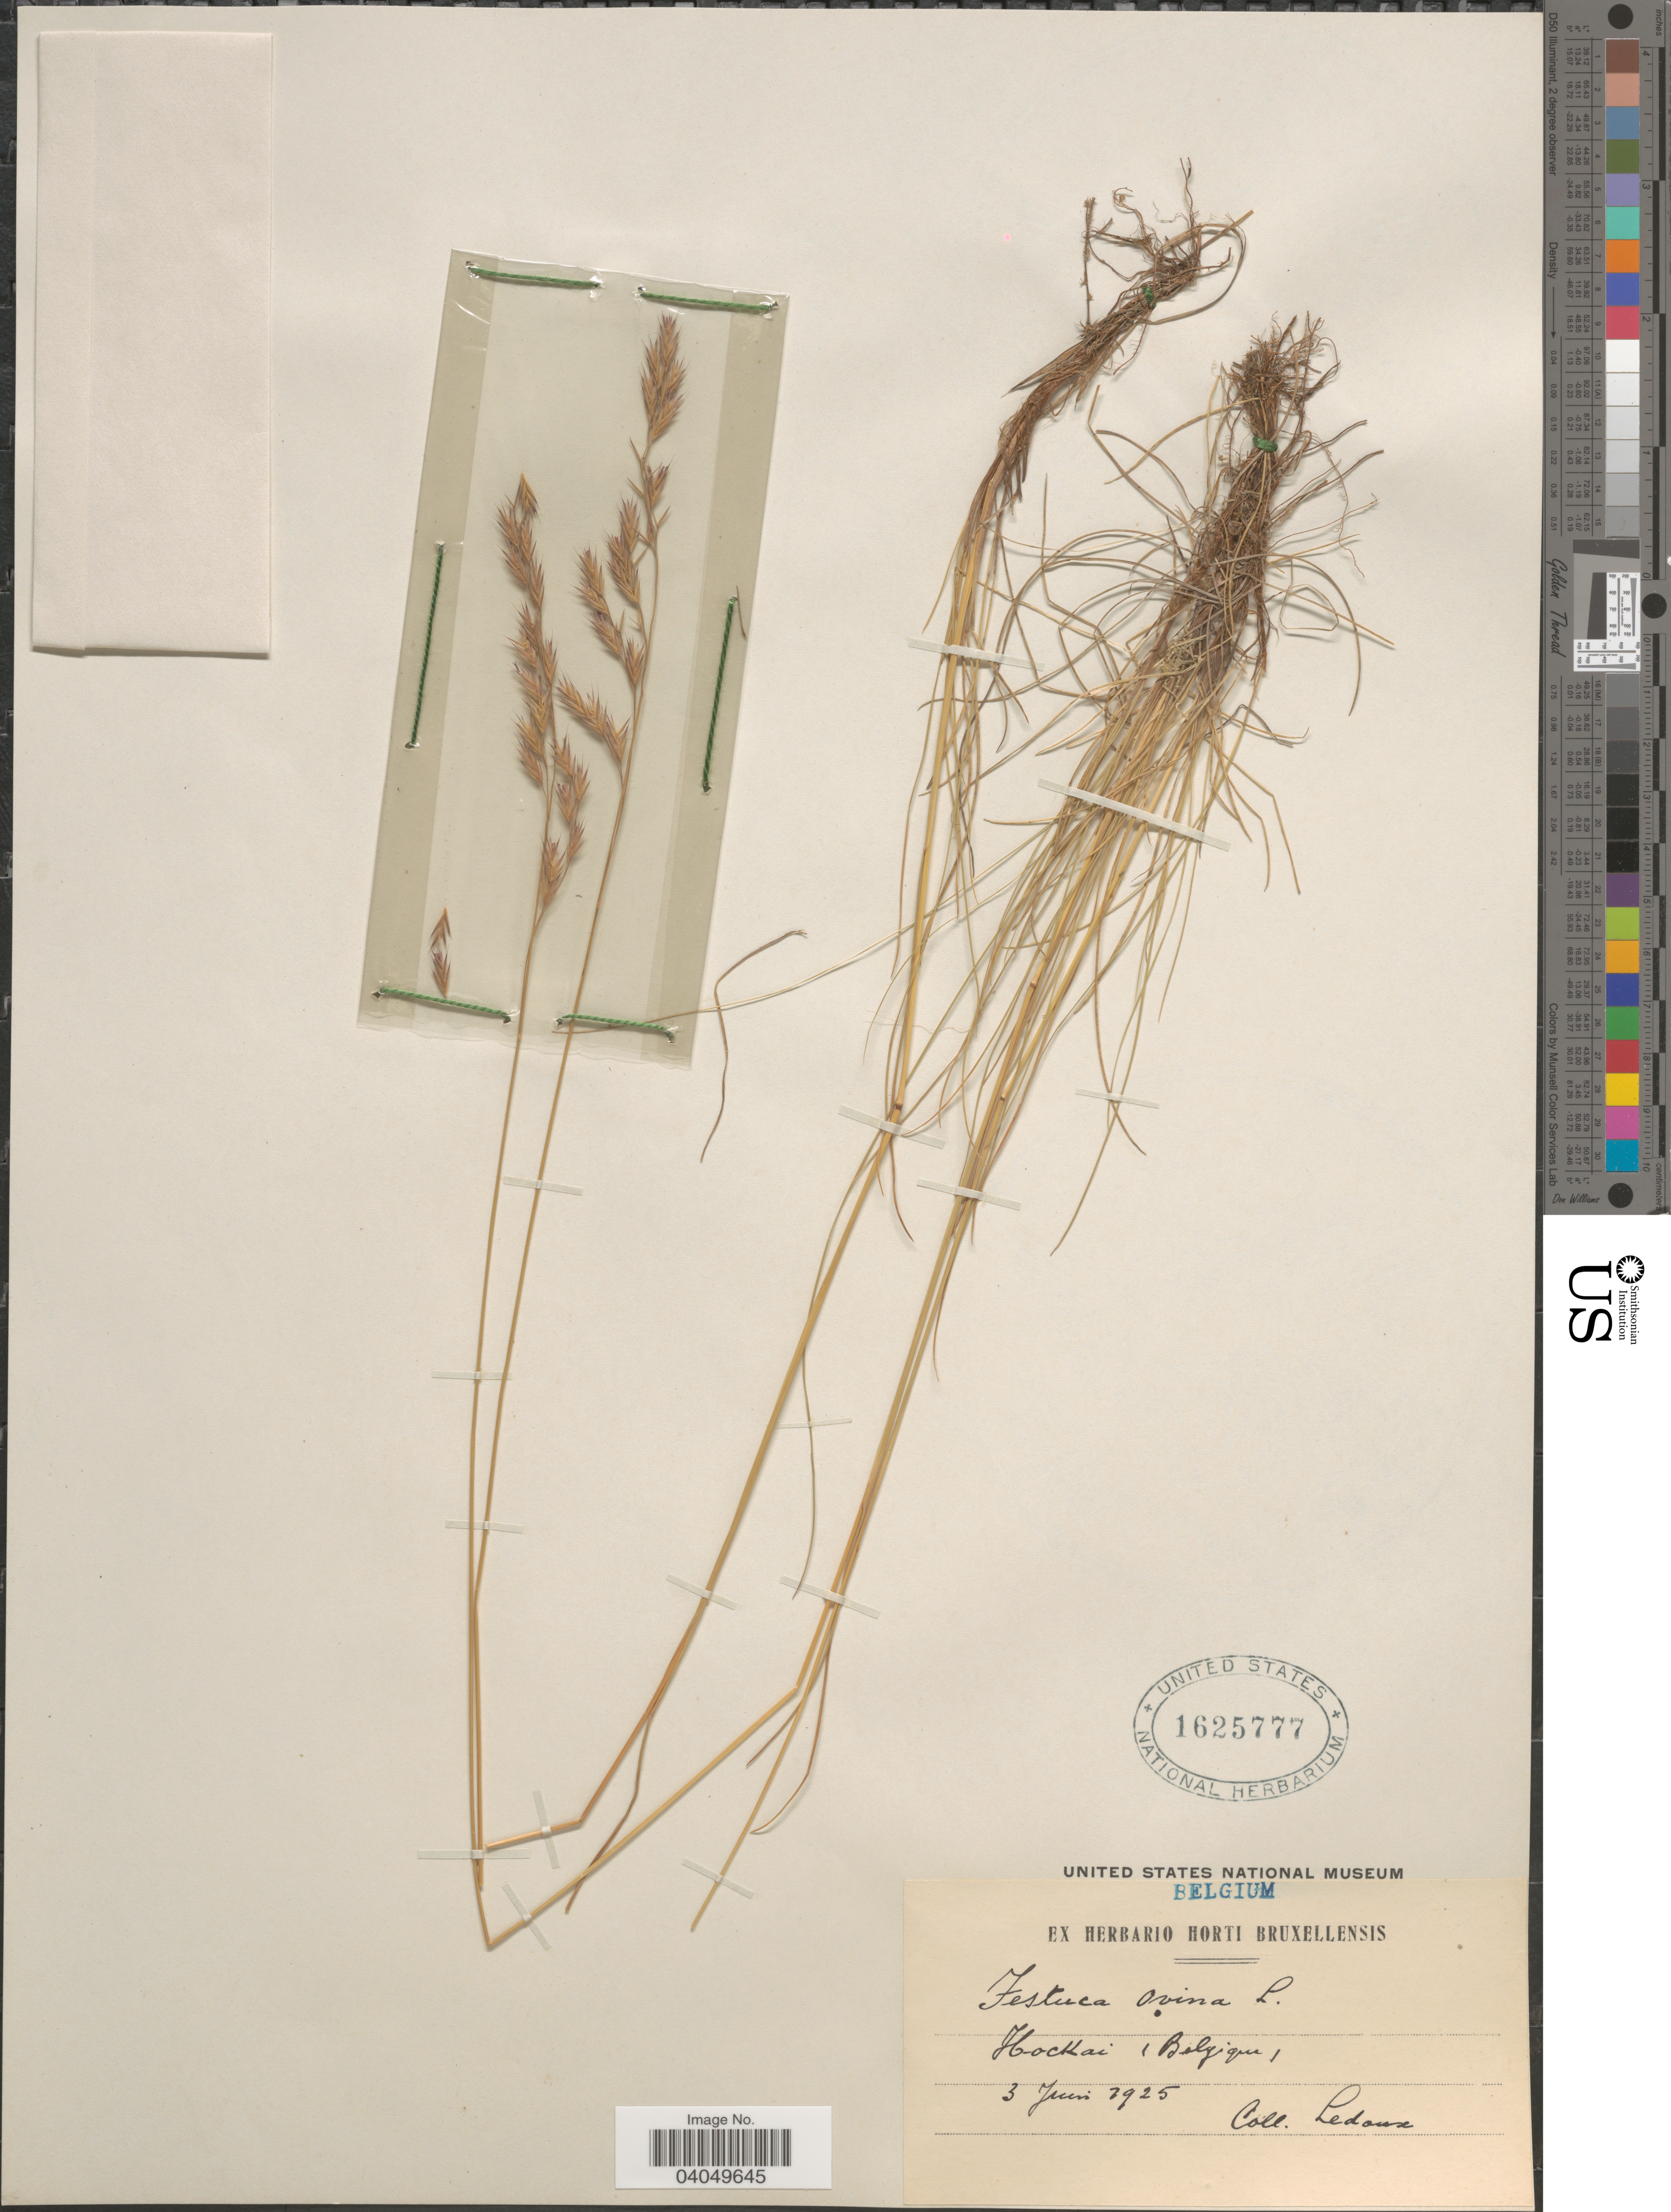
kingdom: Plantae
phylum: Tracheophyta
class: Liliopsida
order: Poales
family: Poaceae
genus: Festuca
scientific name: Festuca ovina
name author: L.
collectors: -. Ledoux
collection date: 1925-06-03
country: Belgium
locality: Hockai.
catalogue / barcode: US 1625777